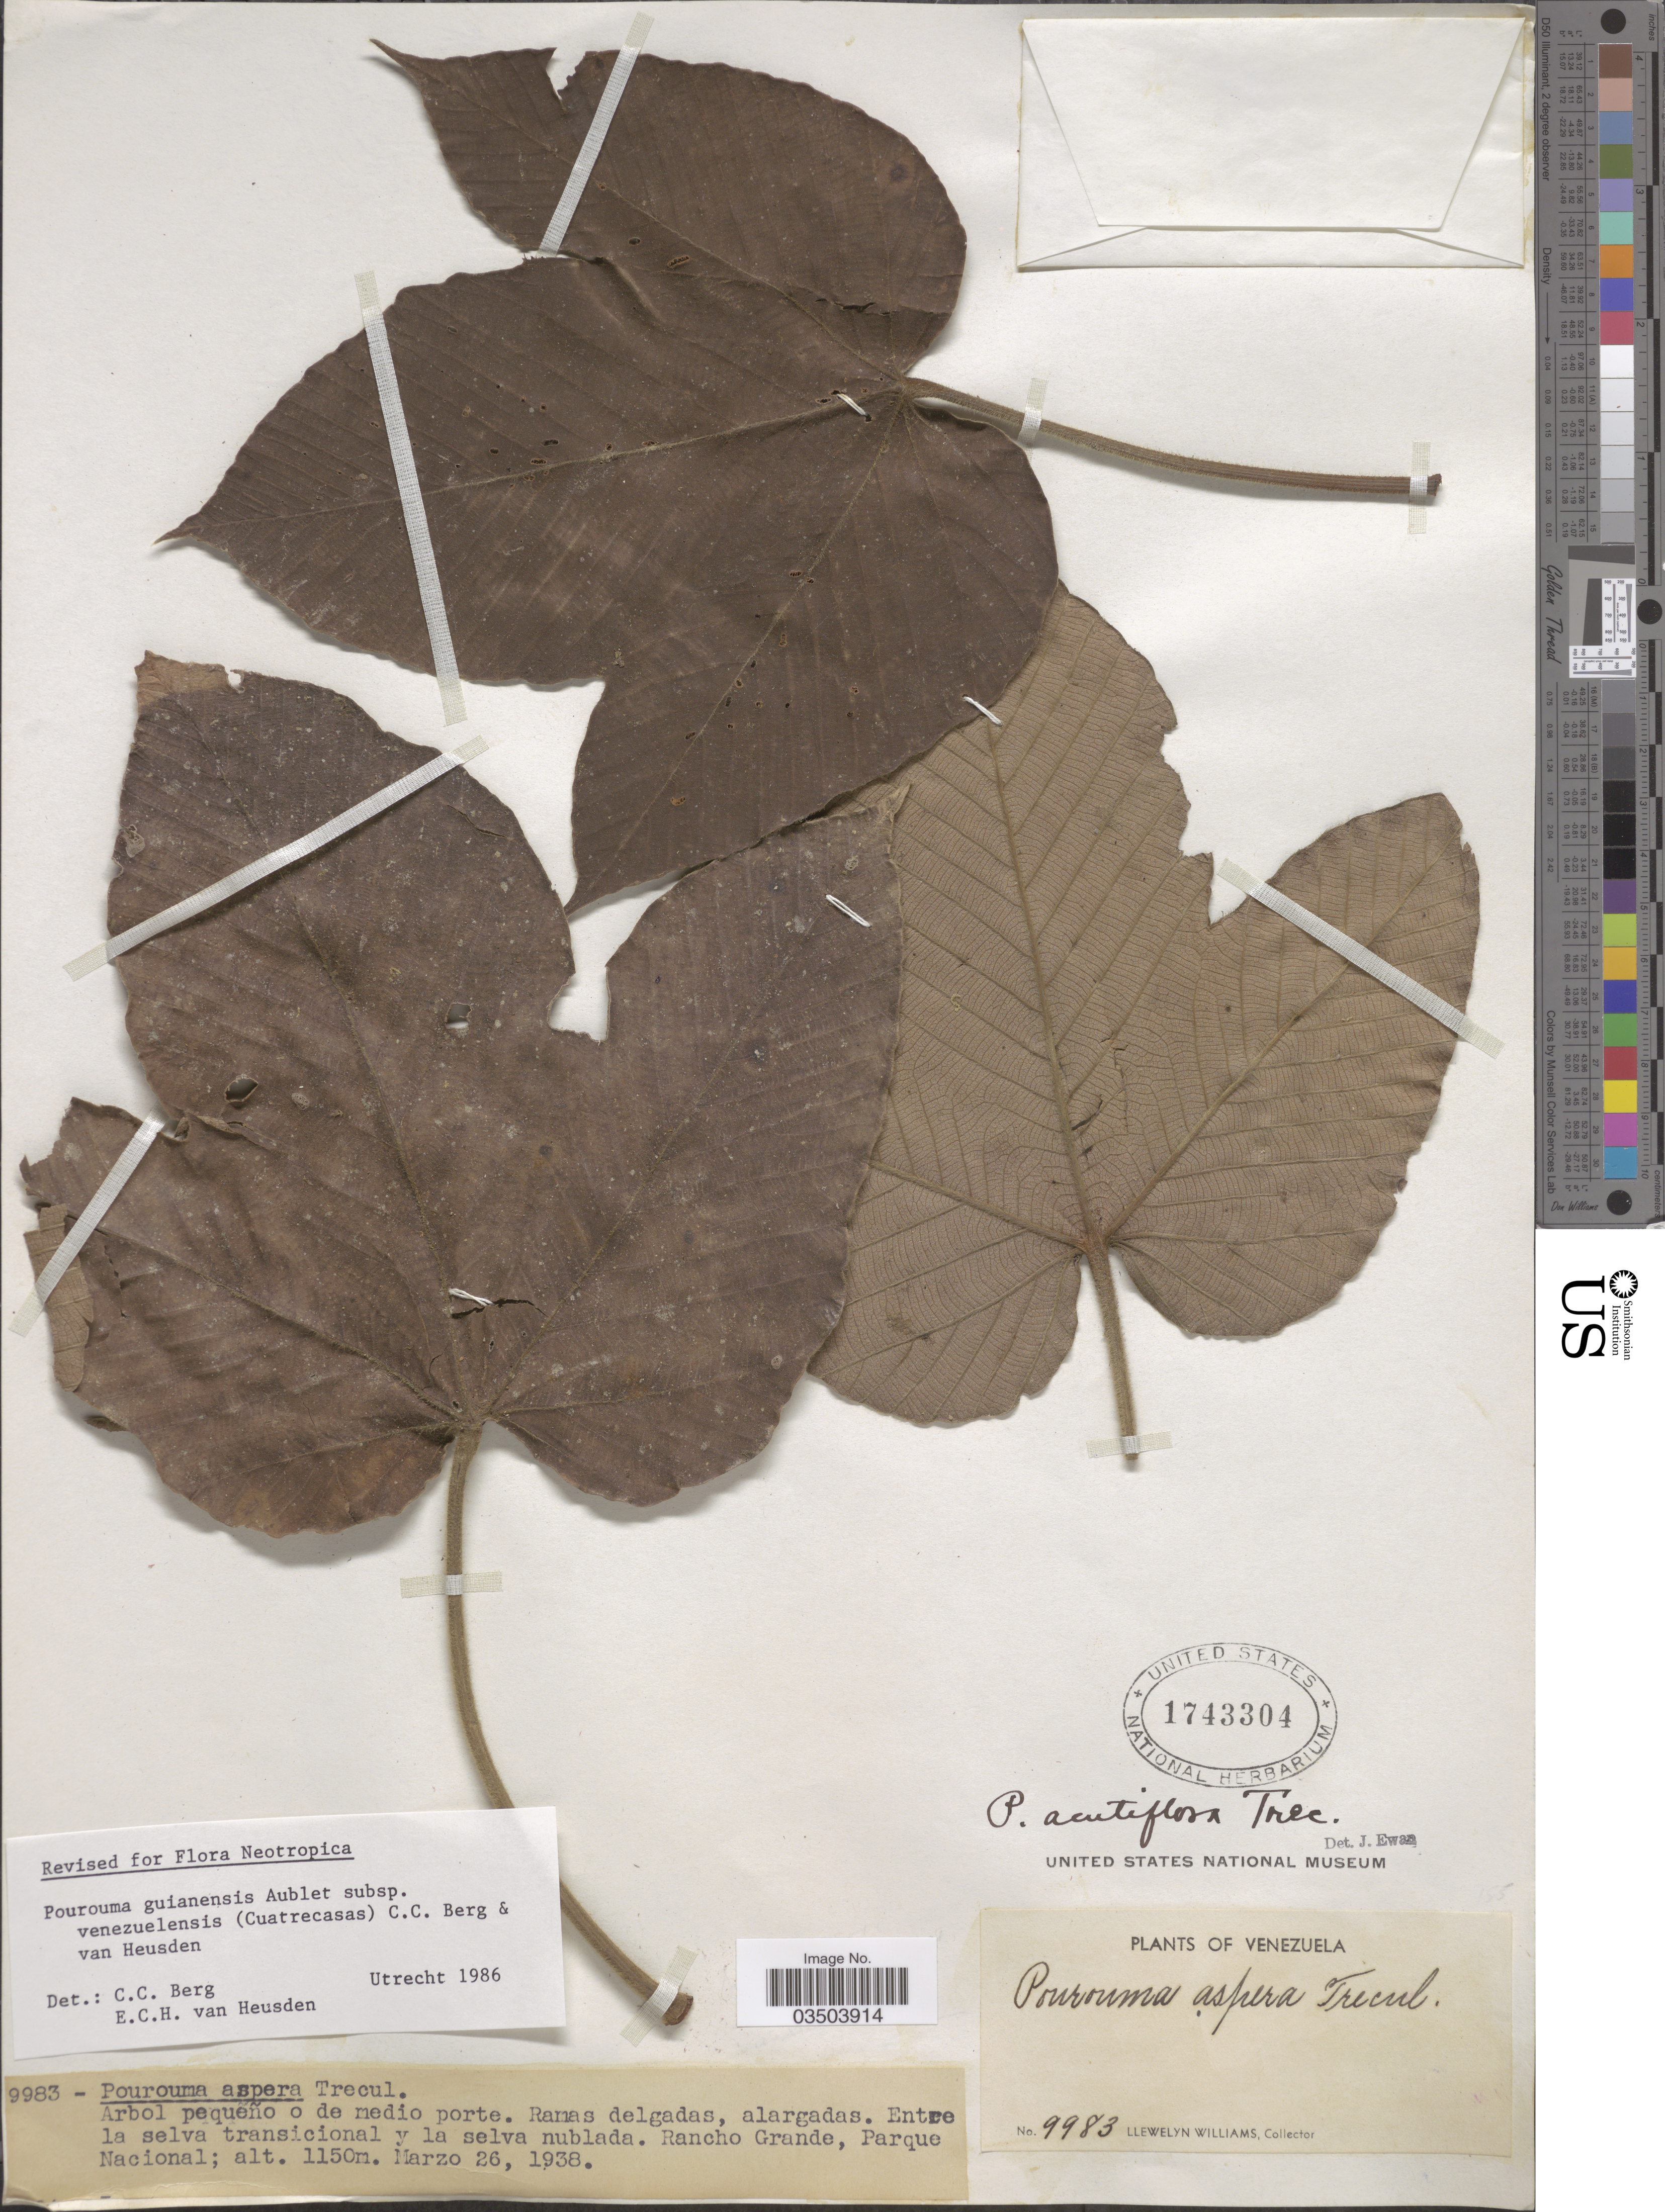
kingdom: Plantae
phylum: Tracheophyta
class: Magnoliopsida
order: Rosales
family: Urticaceae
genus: Pourouma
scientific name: Pourouma guianensis subsp. venezuelensis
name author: (Cuatrec.) C.C. Berg & Heusden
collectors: Ll. Williams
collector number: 9983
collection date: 1938-03-26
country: Venezuela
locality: Entre la selva transicional y la selva nublada. Rancho Grande, Parque Nacional.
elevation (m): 1150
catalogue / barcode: US 1743304